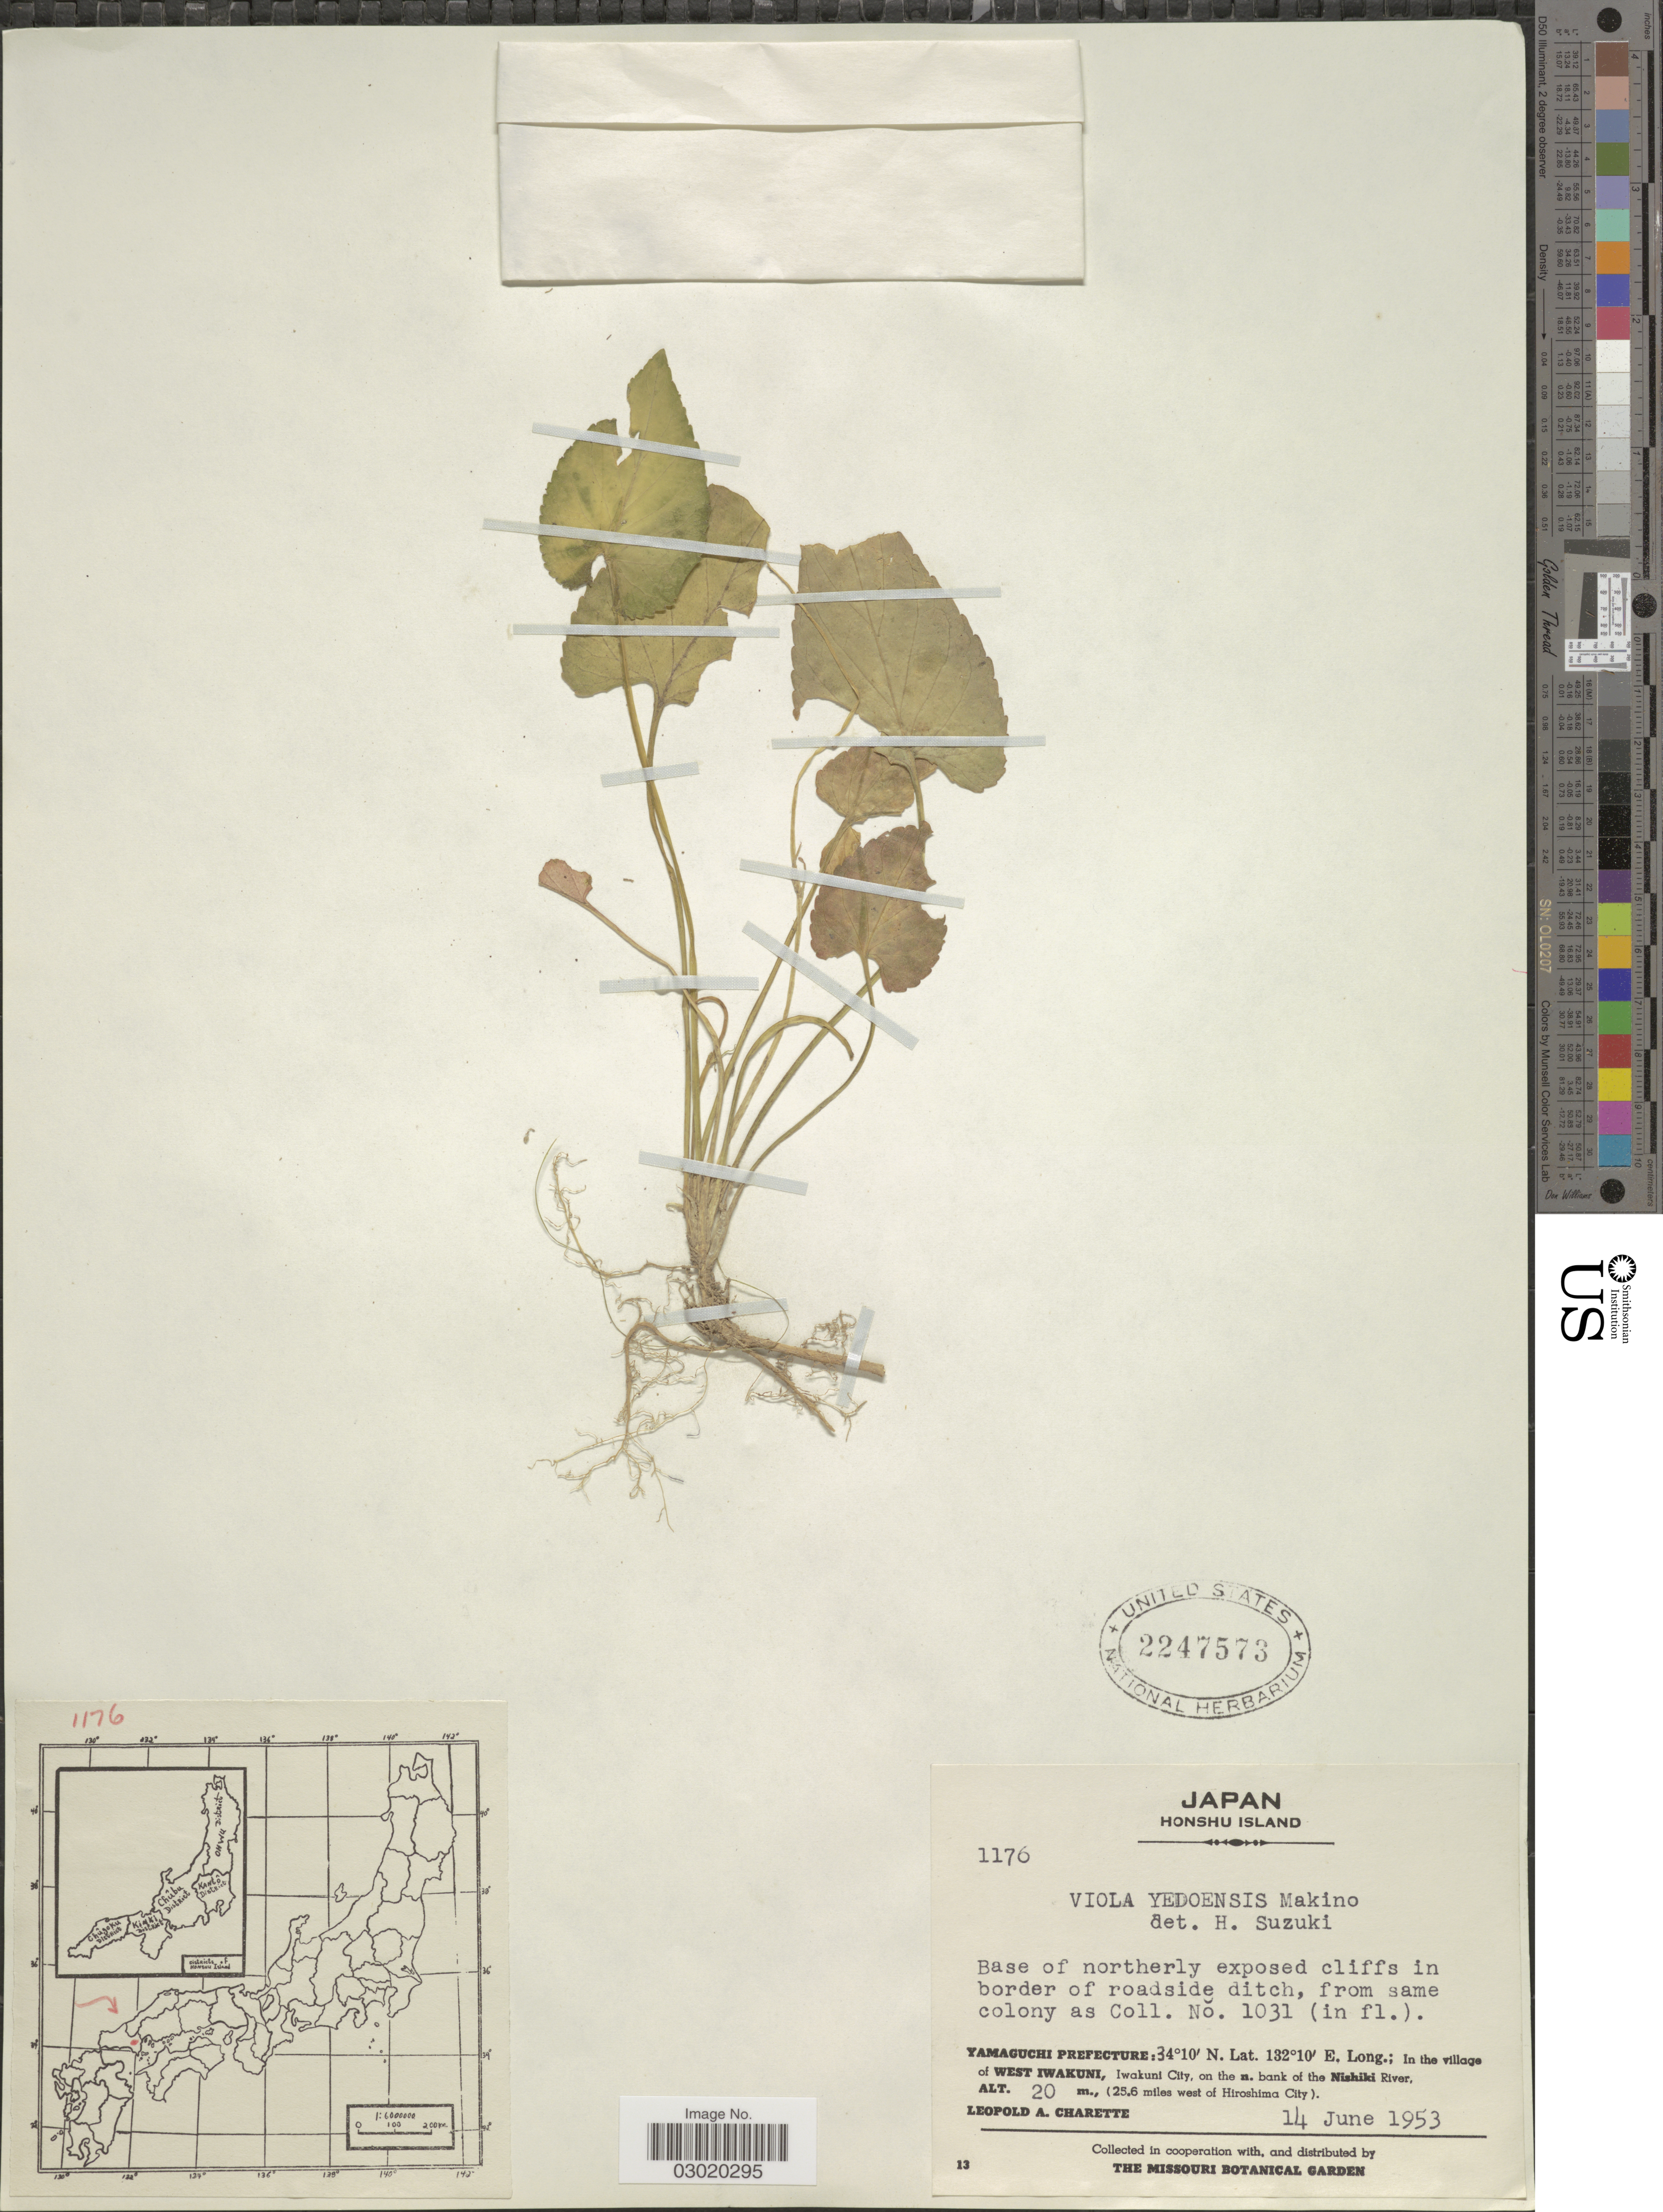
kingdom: Plantae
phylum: Tracheophyta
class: Magnoliopsida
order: Malpighiales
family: Violaceae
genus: Viola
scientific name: Viola yedoensis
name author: Makino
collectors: L. A. Charette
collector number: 1176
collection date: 1953-06-14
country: Japan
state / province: Yamaguti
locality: Honshu Island. Yamaguchi Prefecture: In the village of West Iwakuni, Iwakuni City, on the n. bank of the Nichiki River, (25.6 miles west of Hiroshima City).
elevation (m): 20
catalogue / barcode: US 2247573